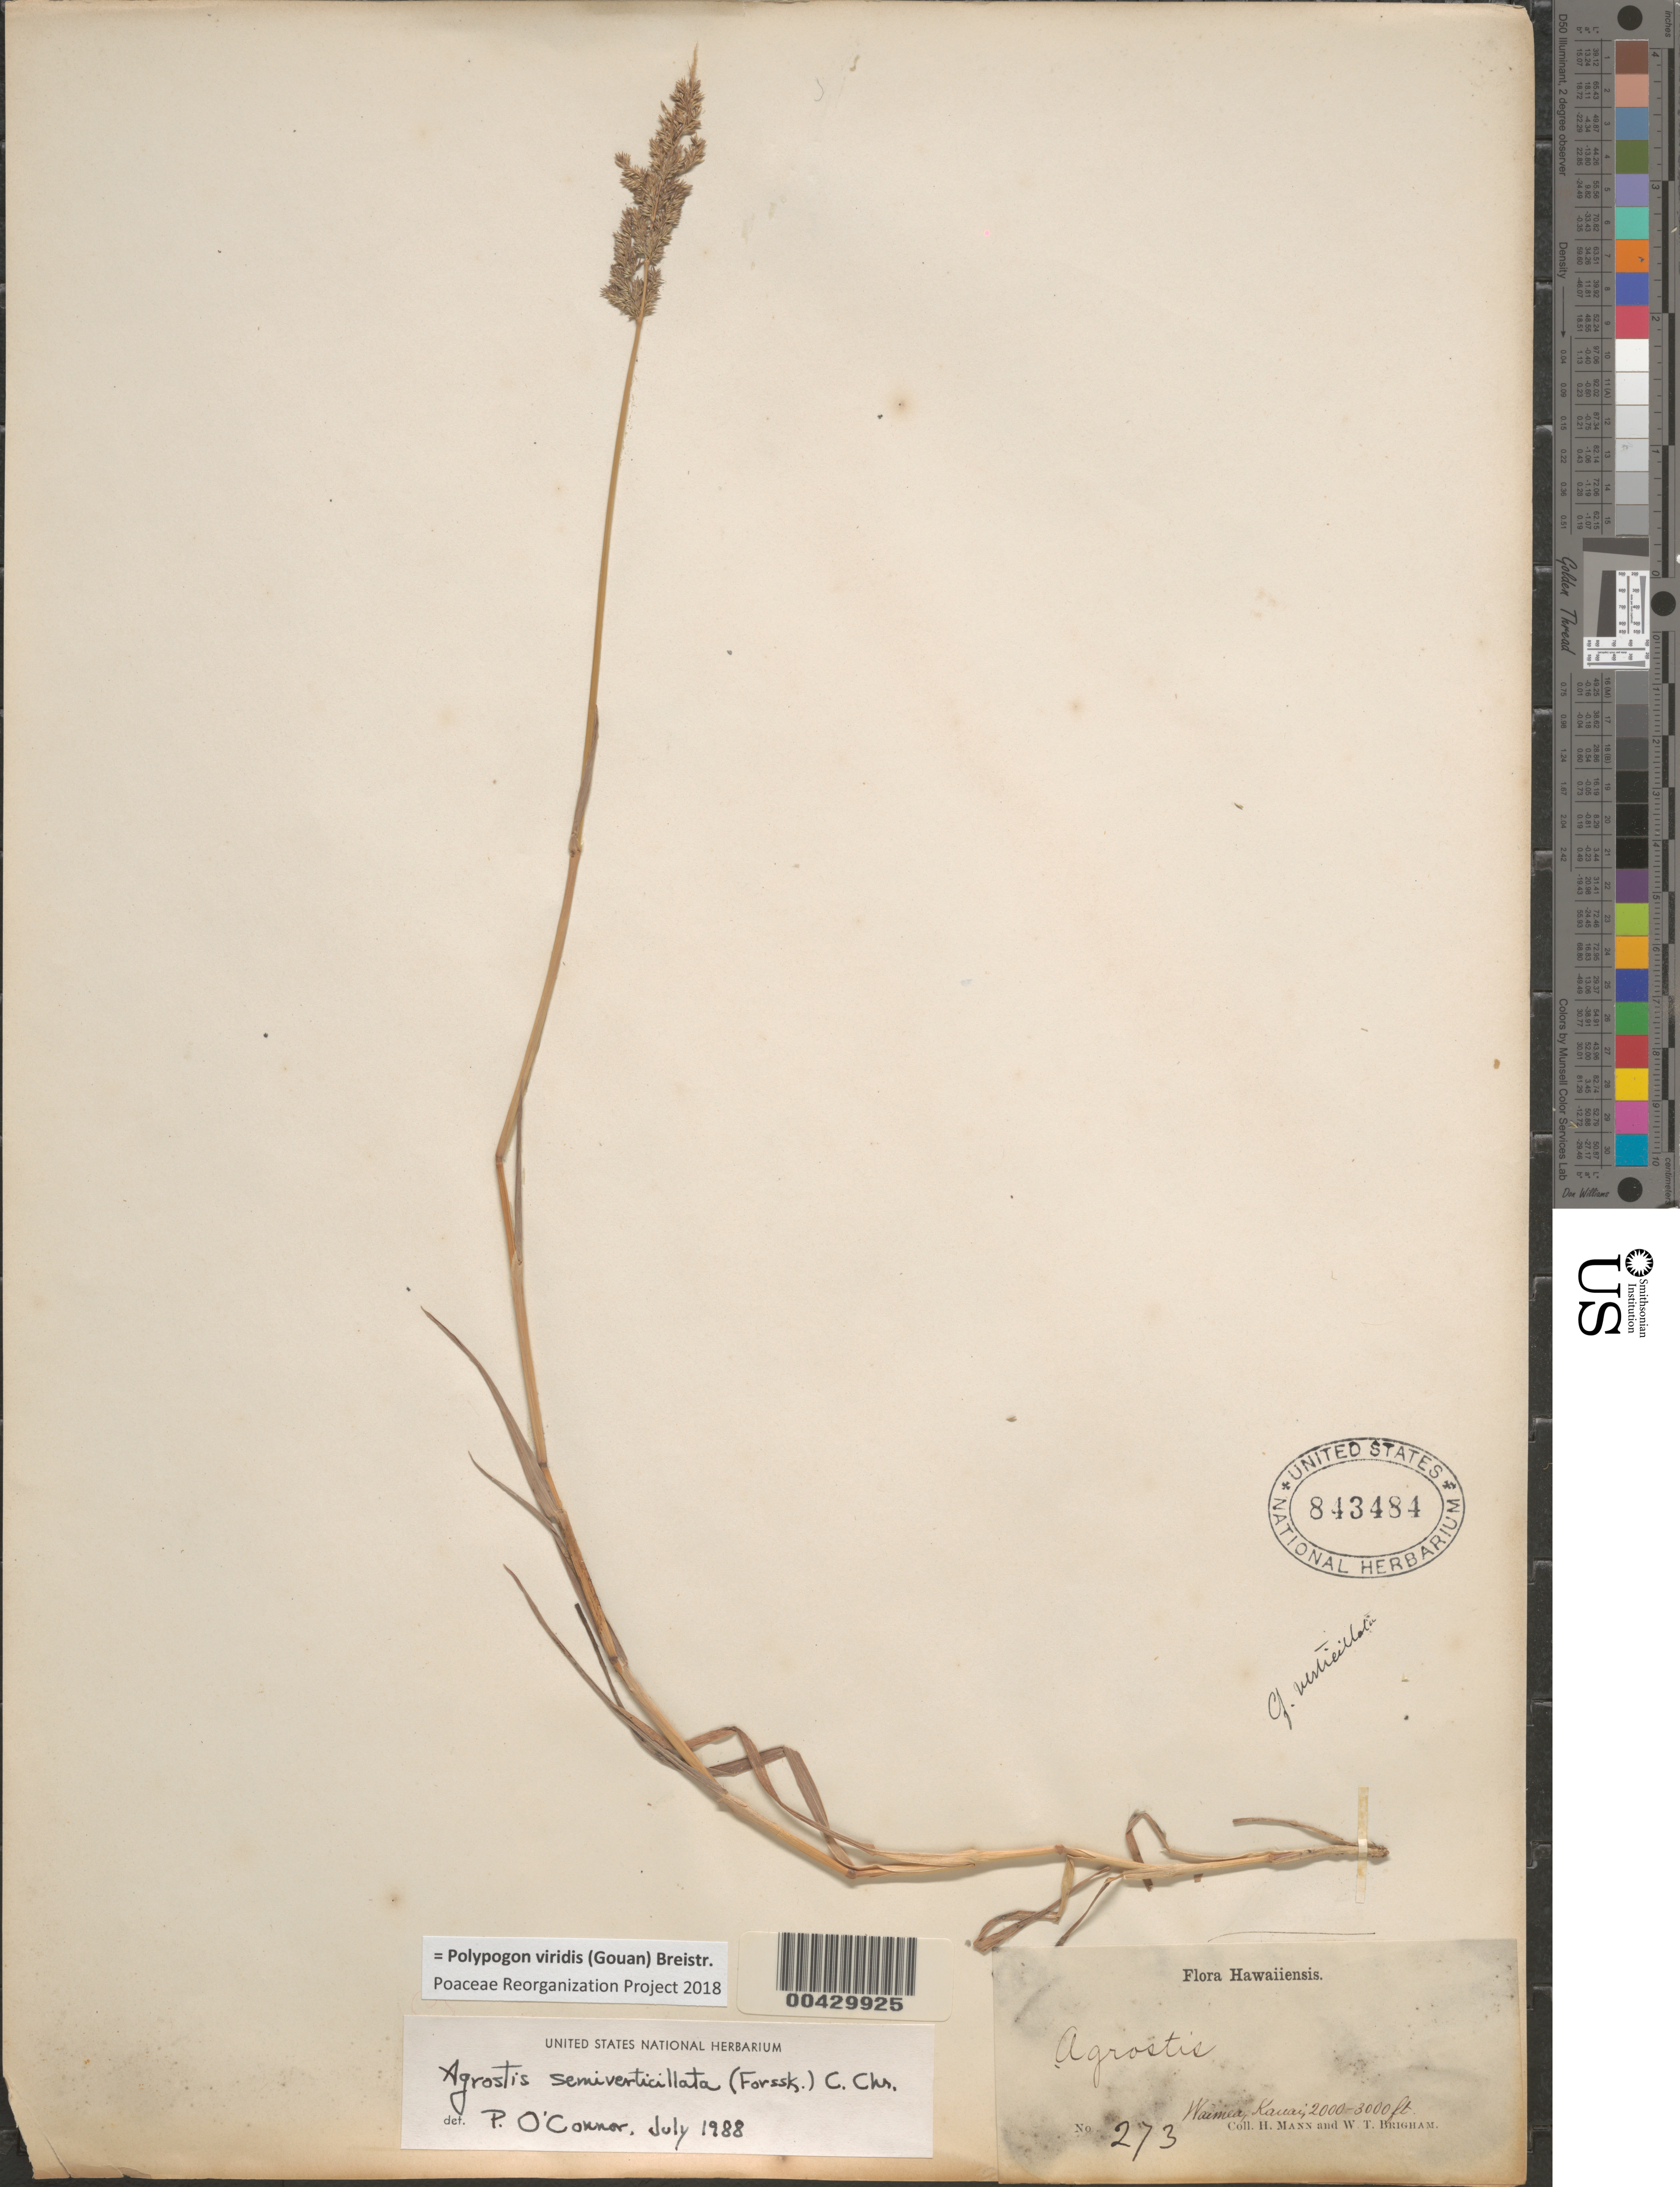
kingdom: Plantae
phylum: Tracheophyta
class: Liliopsida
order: Poales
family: Poaceae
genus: Polypogon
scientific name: Polypogon viridis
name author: (Gouan) Breistroffer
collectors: H. Mann & W. T. Brigham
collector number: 273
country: United States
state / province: Hawaii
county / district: Kauai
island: Kaua'i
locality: Waimea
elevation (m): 610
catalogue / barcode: US 843484